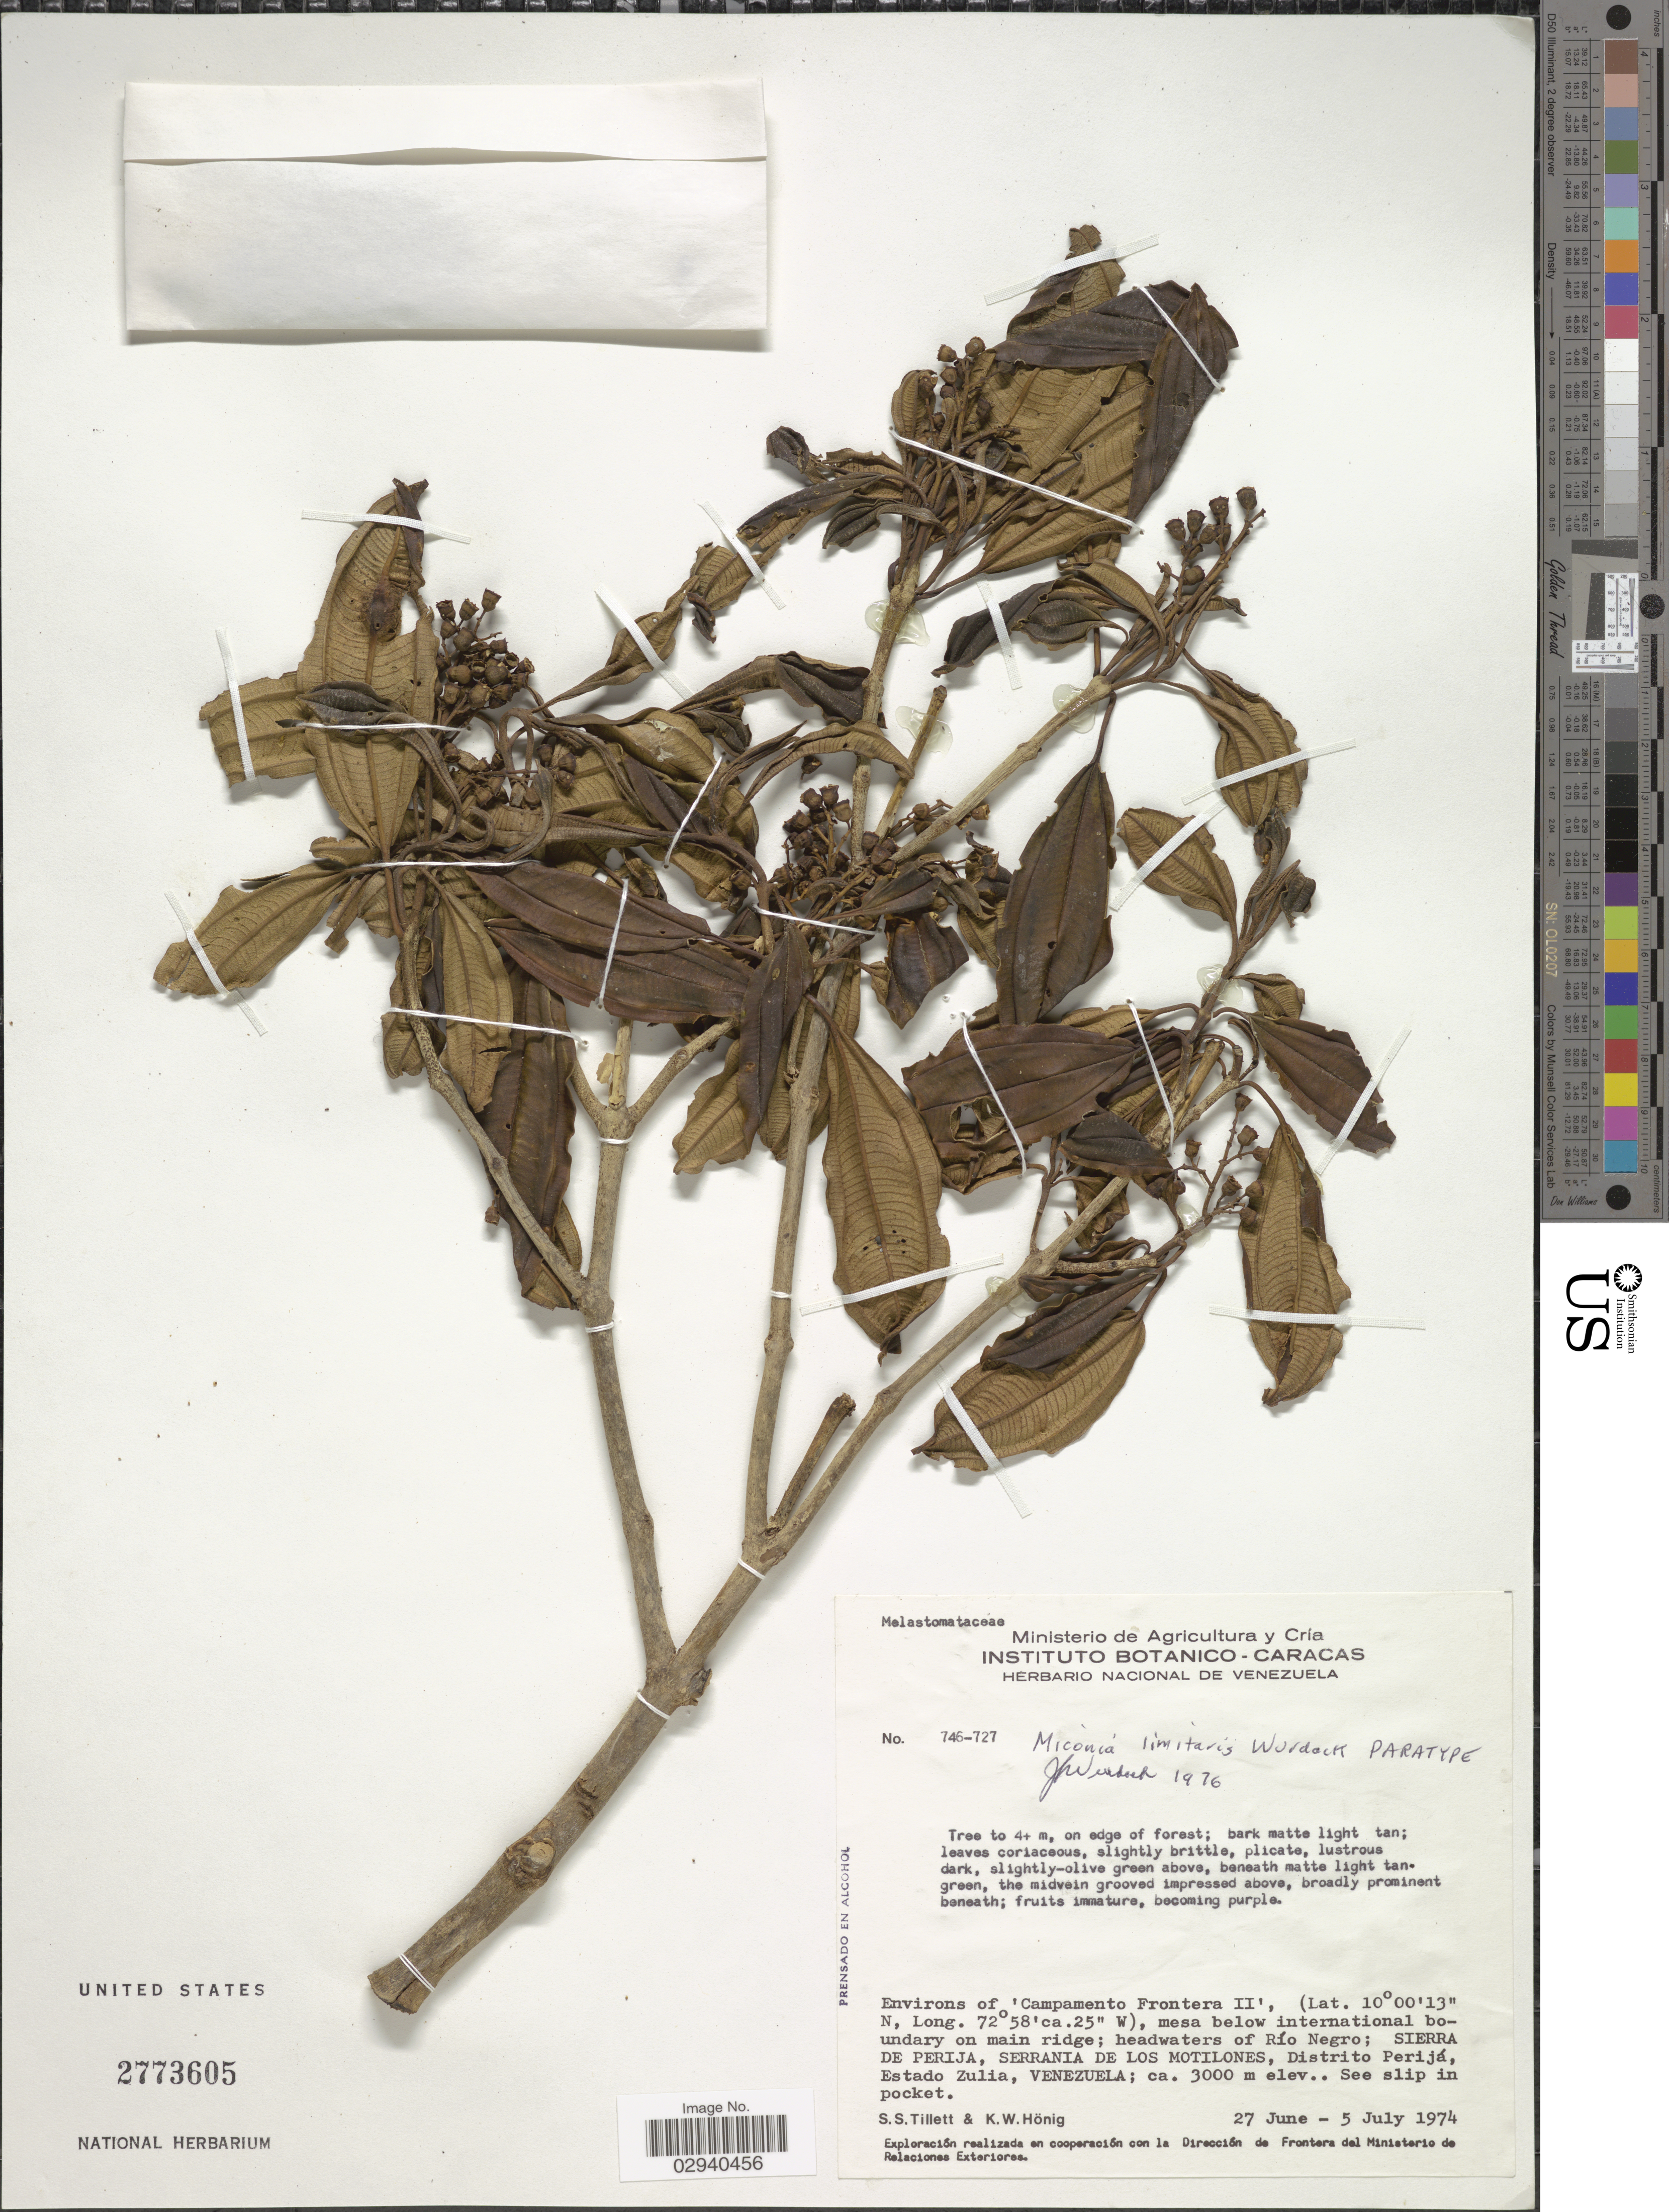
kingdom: Plantae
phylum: Tracheophyta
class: Magnoliopsida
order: Myrtales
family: Melastomataceae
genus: Miconia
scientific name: Miconia limitaris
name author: Wurdack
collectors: S. S. Tillett & K. Hönig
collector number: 746-727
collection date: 1974-06-27/1974-07-05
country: Venezuela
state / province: Zulia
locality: Environs of 'Campamento Frontera II', mesa below international boundary on main ridge; headwaters of Río Negro; Sierra de Perija, Serrania de Los Motilones, Distrito Perijá.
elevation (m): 3000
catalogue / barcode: US 2773605